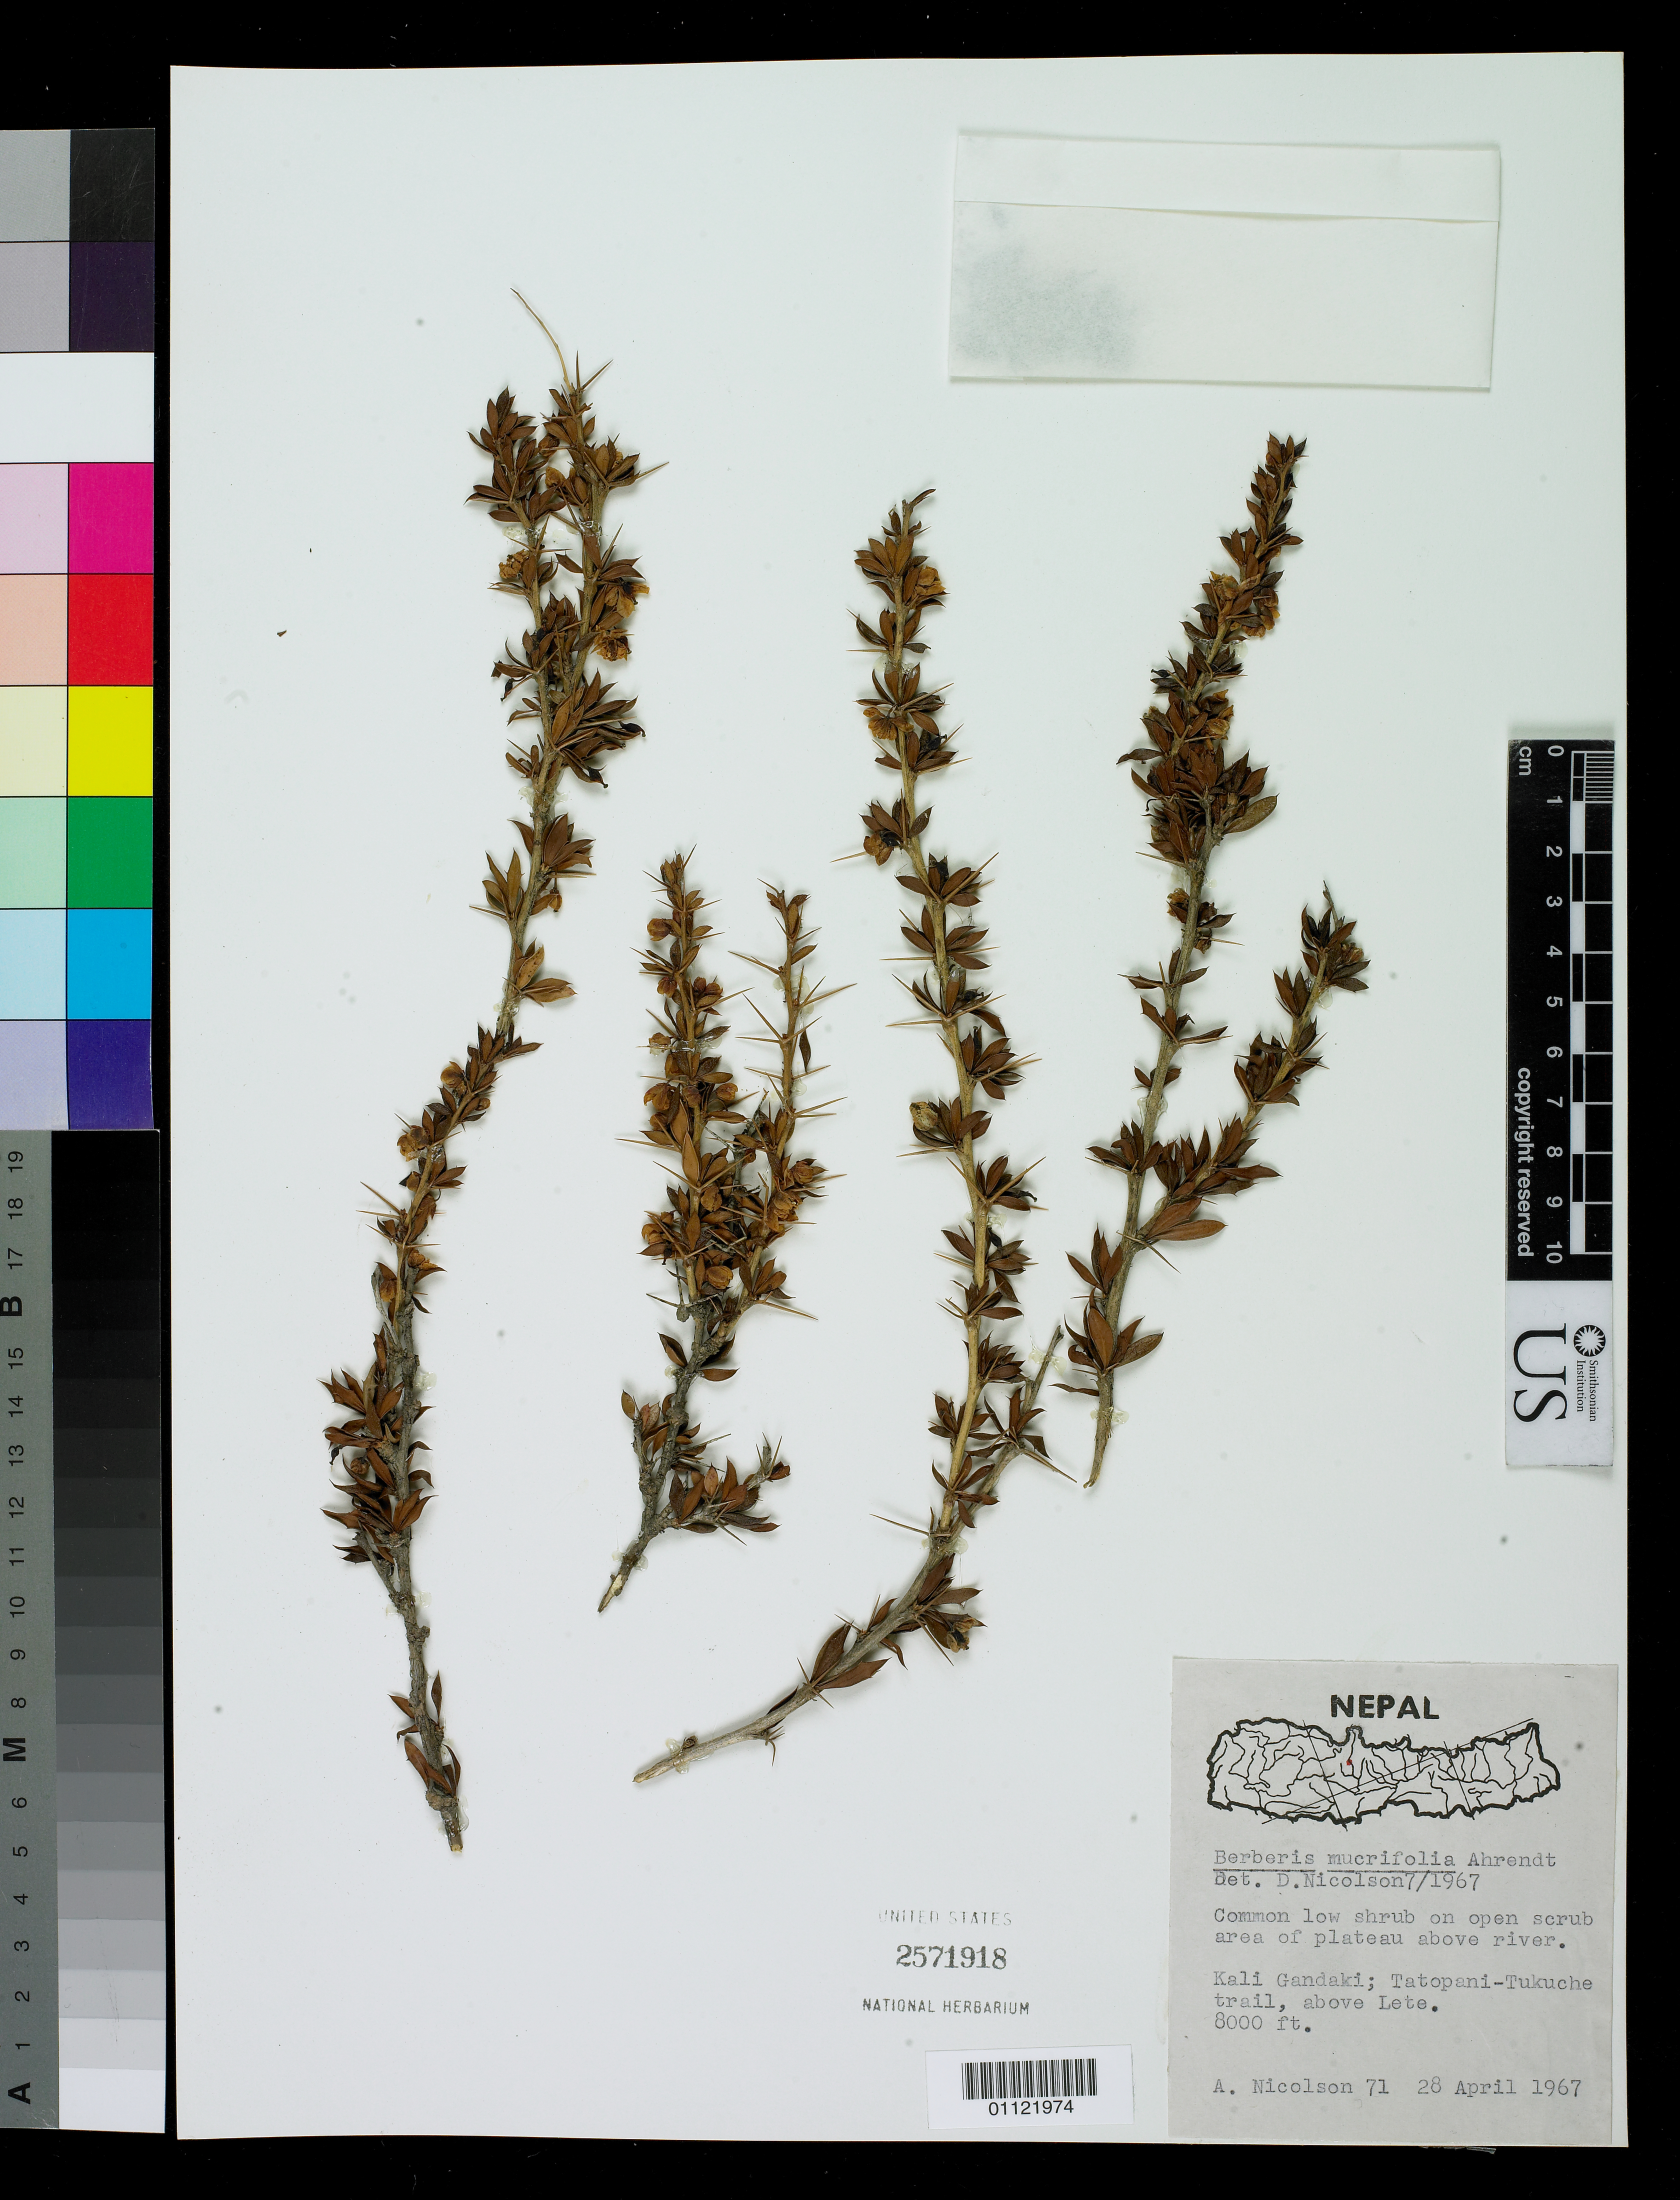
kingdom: Plantae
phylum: Tracheophyta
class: Magnoliopsida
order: Ranunculales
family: Berberidaceae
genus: Berberis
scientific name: Berberis mucrifolia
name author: Ahrendt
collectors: A. C. Nicolson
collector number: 71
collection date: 1967-04-28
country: Nepal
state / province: Kali Gundaki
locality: Kali Gundaki; Tatopani-Tukuche trail, above Lete.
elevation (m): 2438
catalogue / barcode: US 2571918